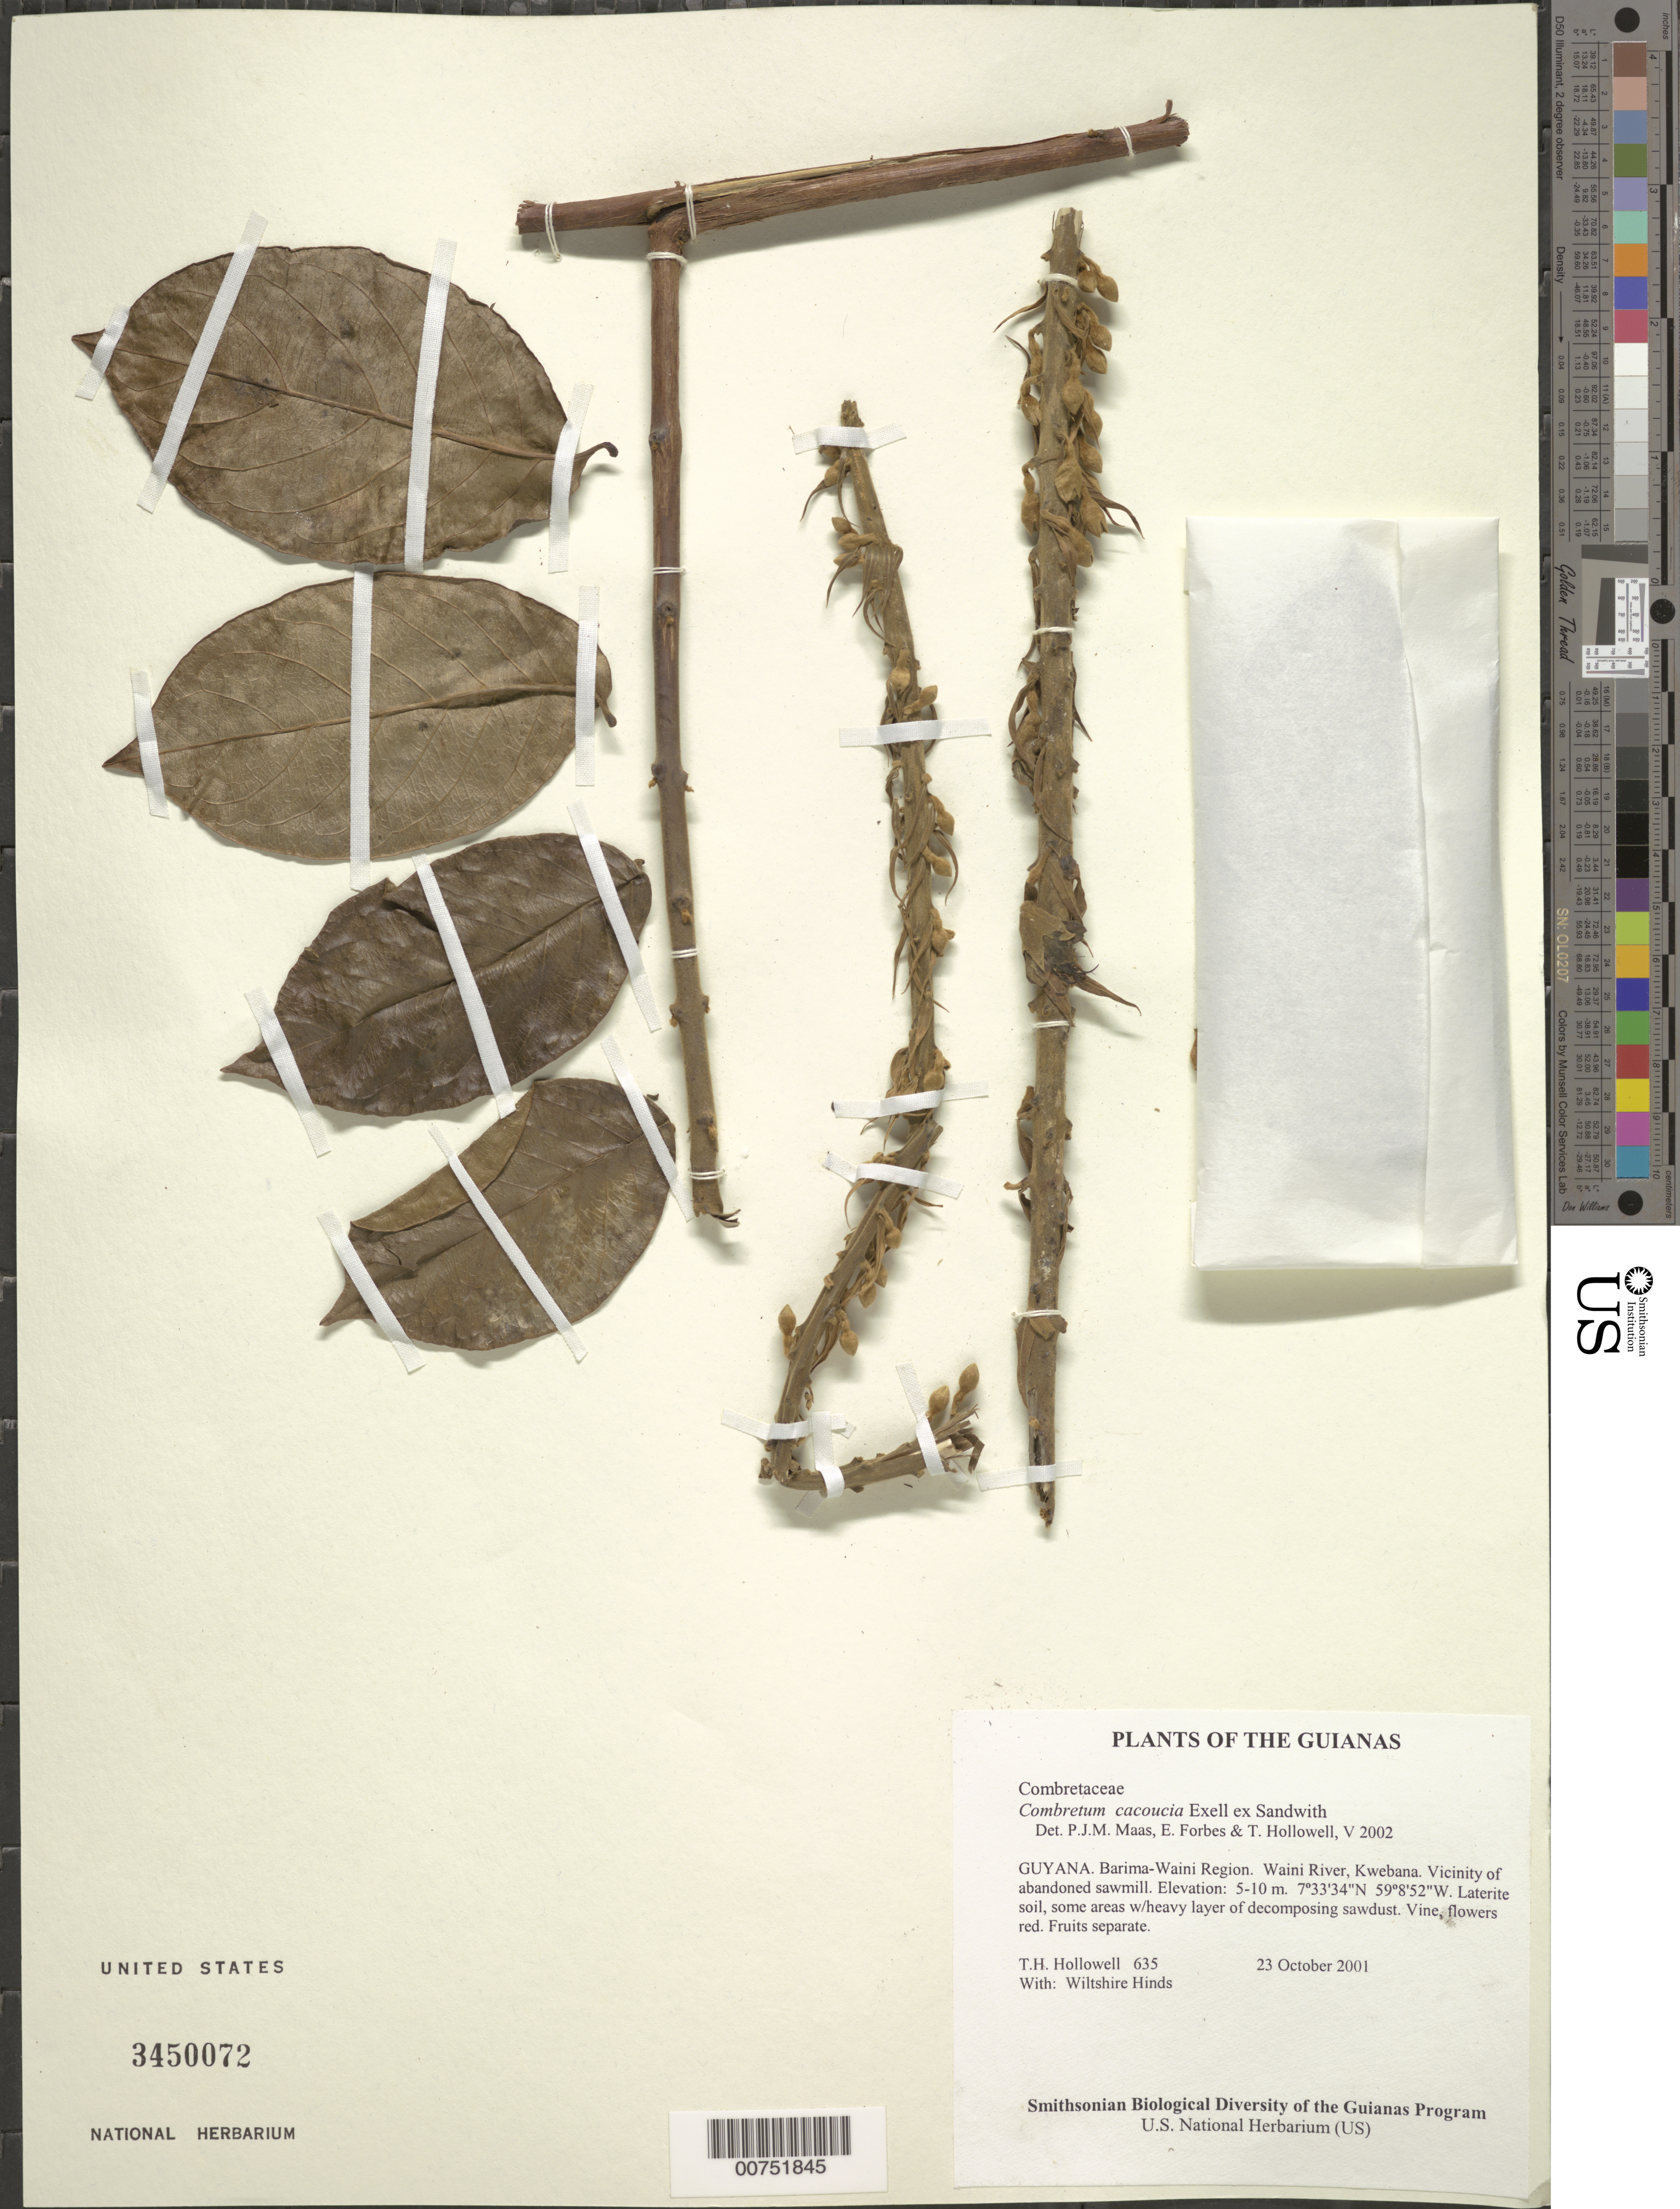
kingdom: Plantae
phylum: Tracheophyta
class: Magnoliopsida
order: Myrtales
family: Combretaceae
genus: Combretum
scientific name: Combretum cacoucia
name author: Exell ex Sandwith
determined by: Maas, P. J.; Forbes, E.; Hollowell, T. H.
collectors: T. Hollowell & W. Hinds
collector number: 635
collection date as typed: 23 October 2001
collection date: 2001-10-23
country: Guyana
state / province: Barima-Waini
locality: Waini River, Kwebana. Vicinity of abandoned sawmill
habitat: Laterite soil, some areas w/heavy layer of decomposing sawdust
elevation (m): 5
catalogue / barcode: US 3450072